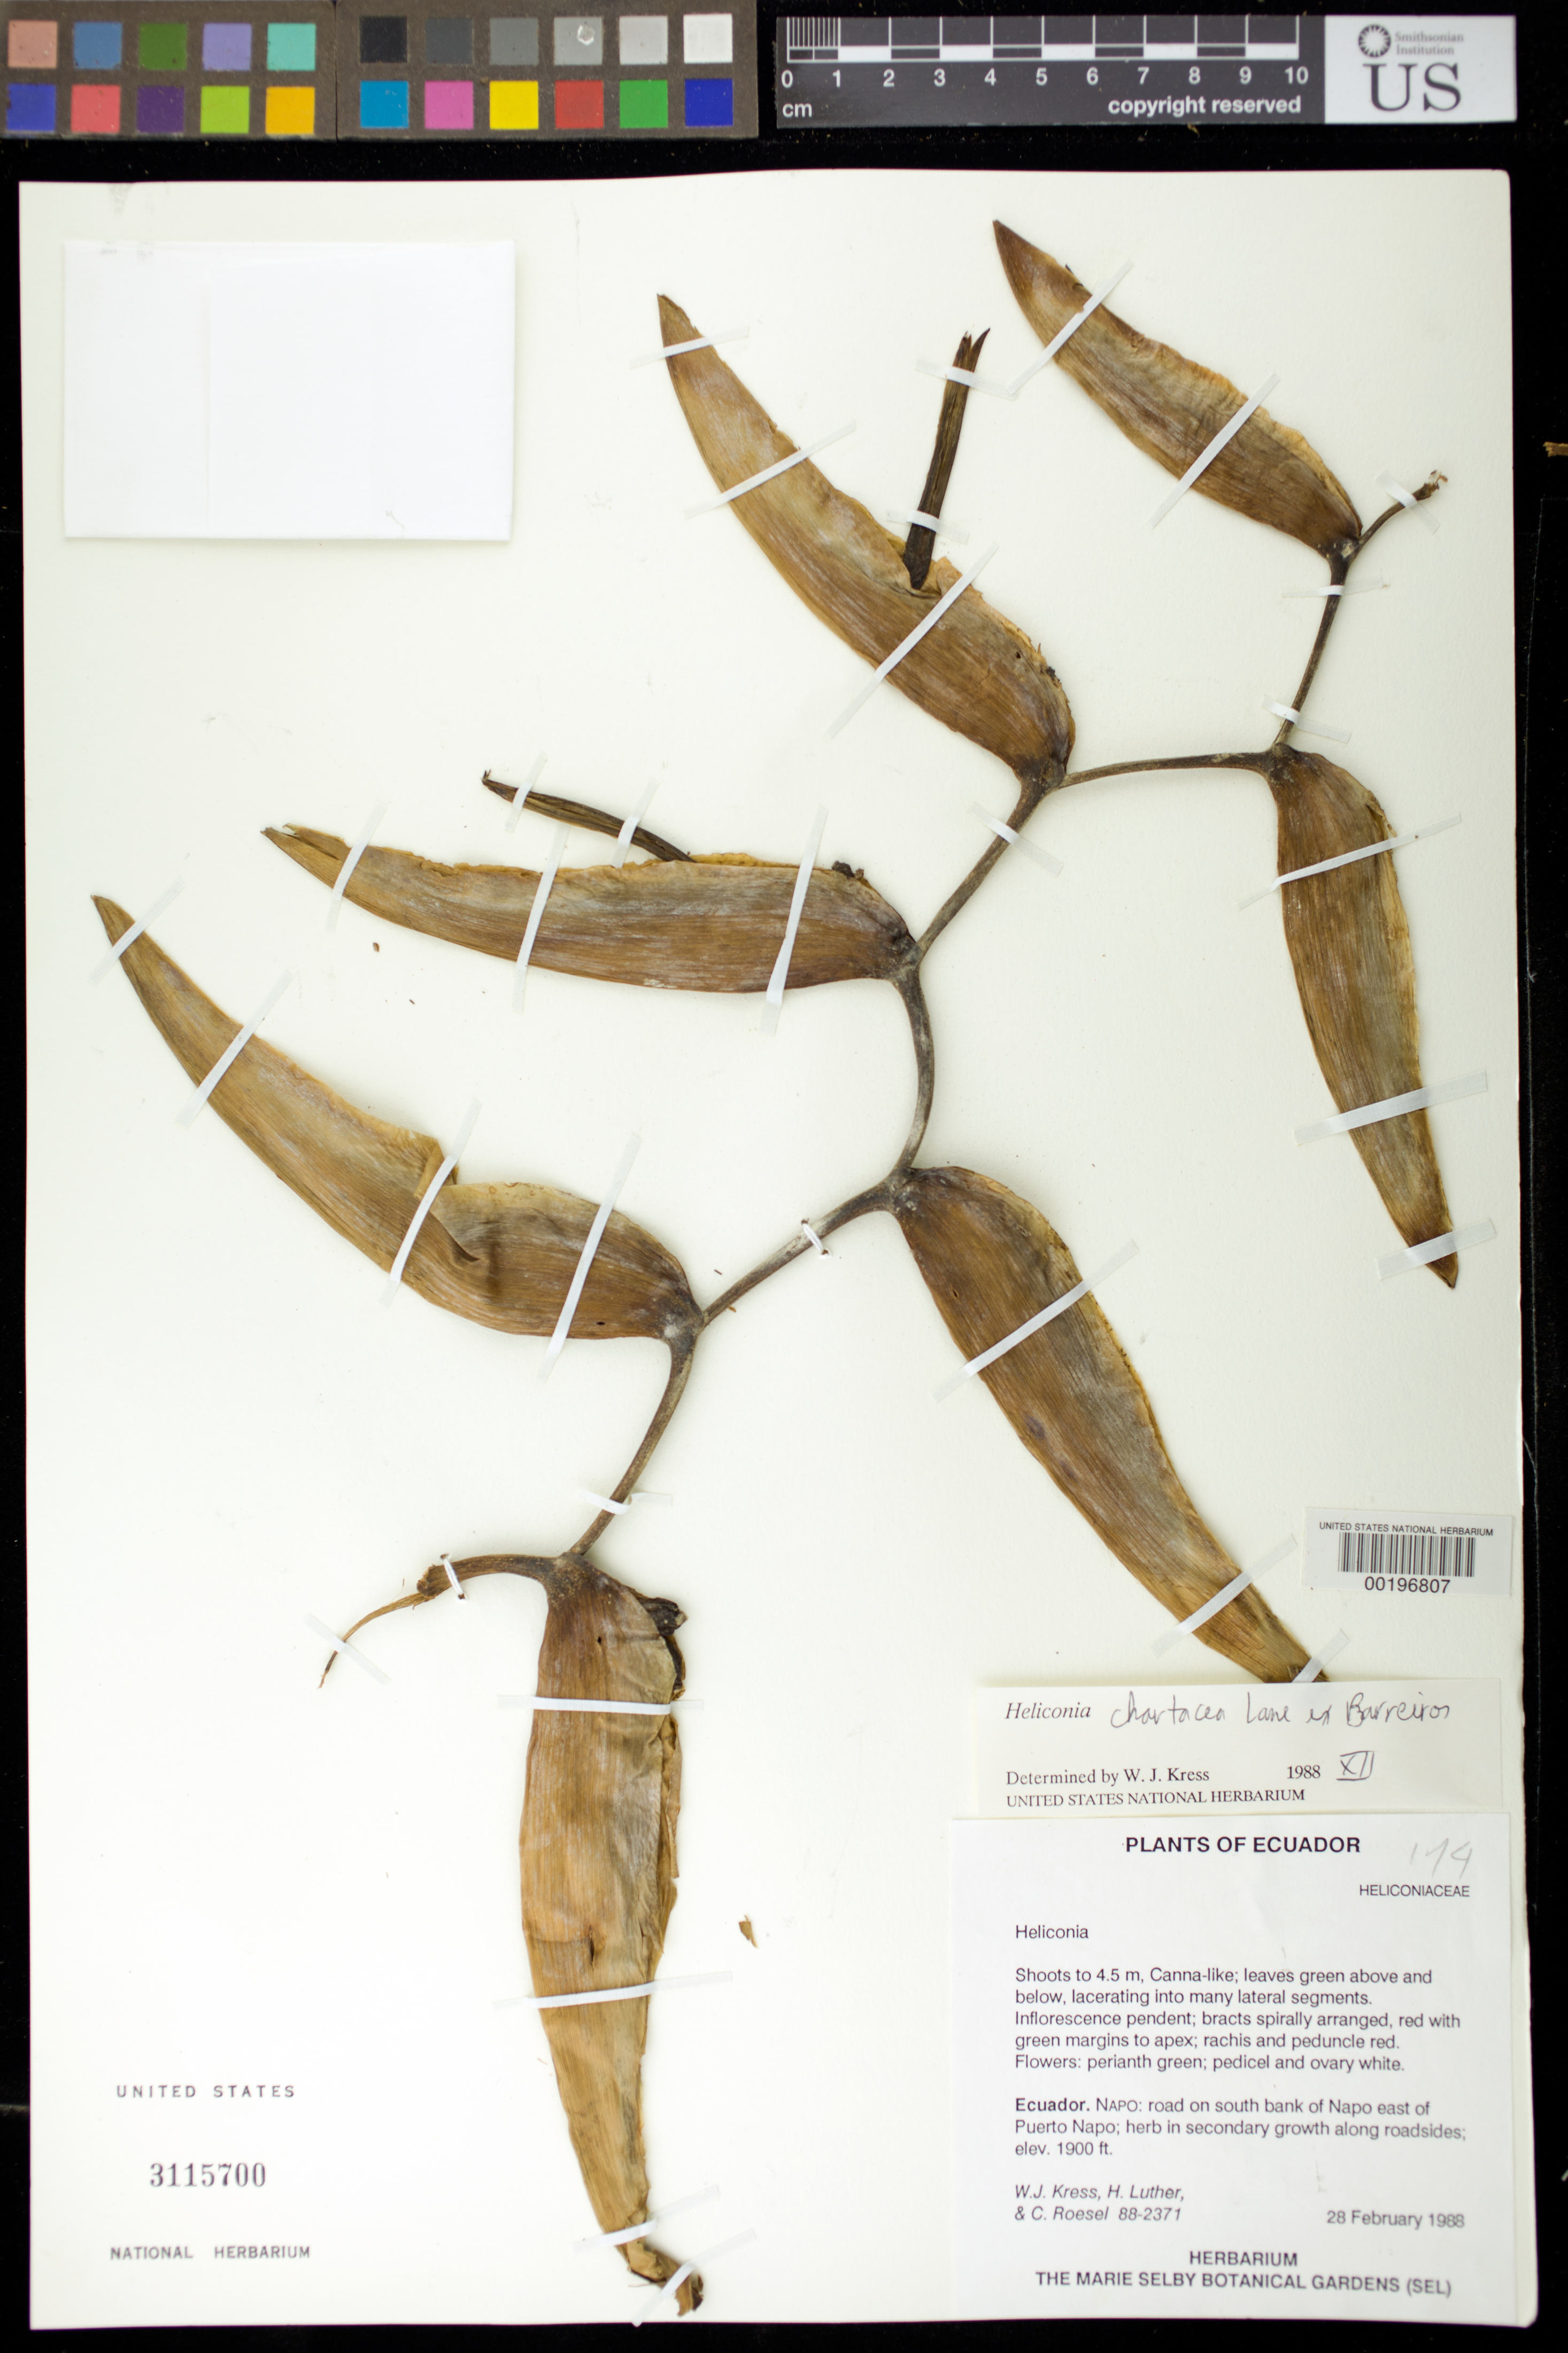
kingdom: Plantae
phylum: Tracheophyta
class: Liliopsida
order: Zingiberales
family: Heliconiaceae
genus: Heliconia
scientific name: Heliconia chartacea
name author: Lane ex Barreiros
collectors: W. J. Kress, Harry E. Luther & C. S. Roesel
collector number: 88-2371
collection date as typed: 28 Feb 1988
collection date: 1988-02-28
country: Ecuador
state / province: Napo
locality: Road on south bank of Napo E of Puerto Napo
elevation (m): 579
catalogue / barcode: US 3115700